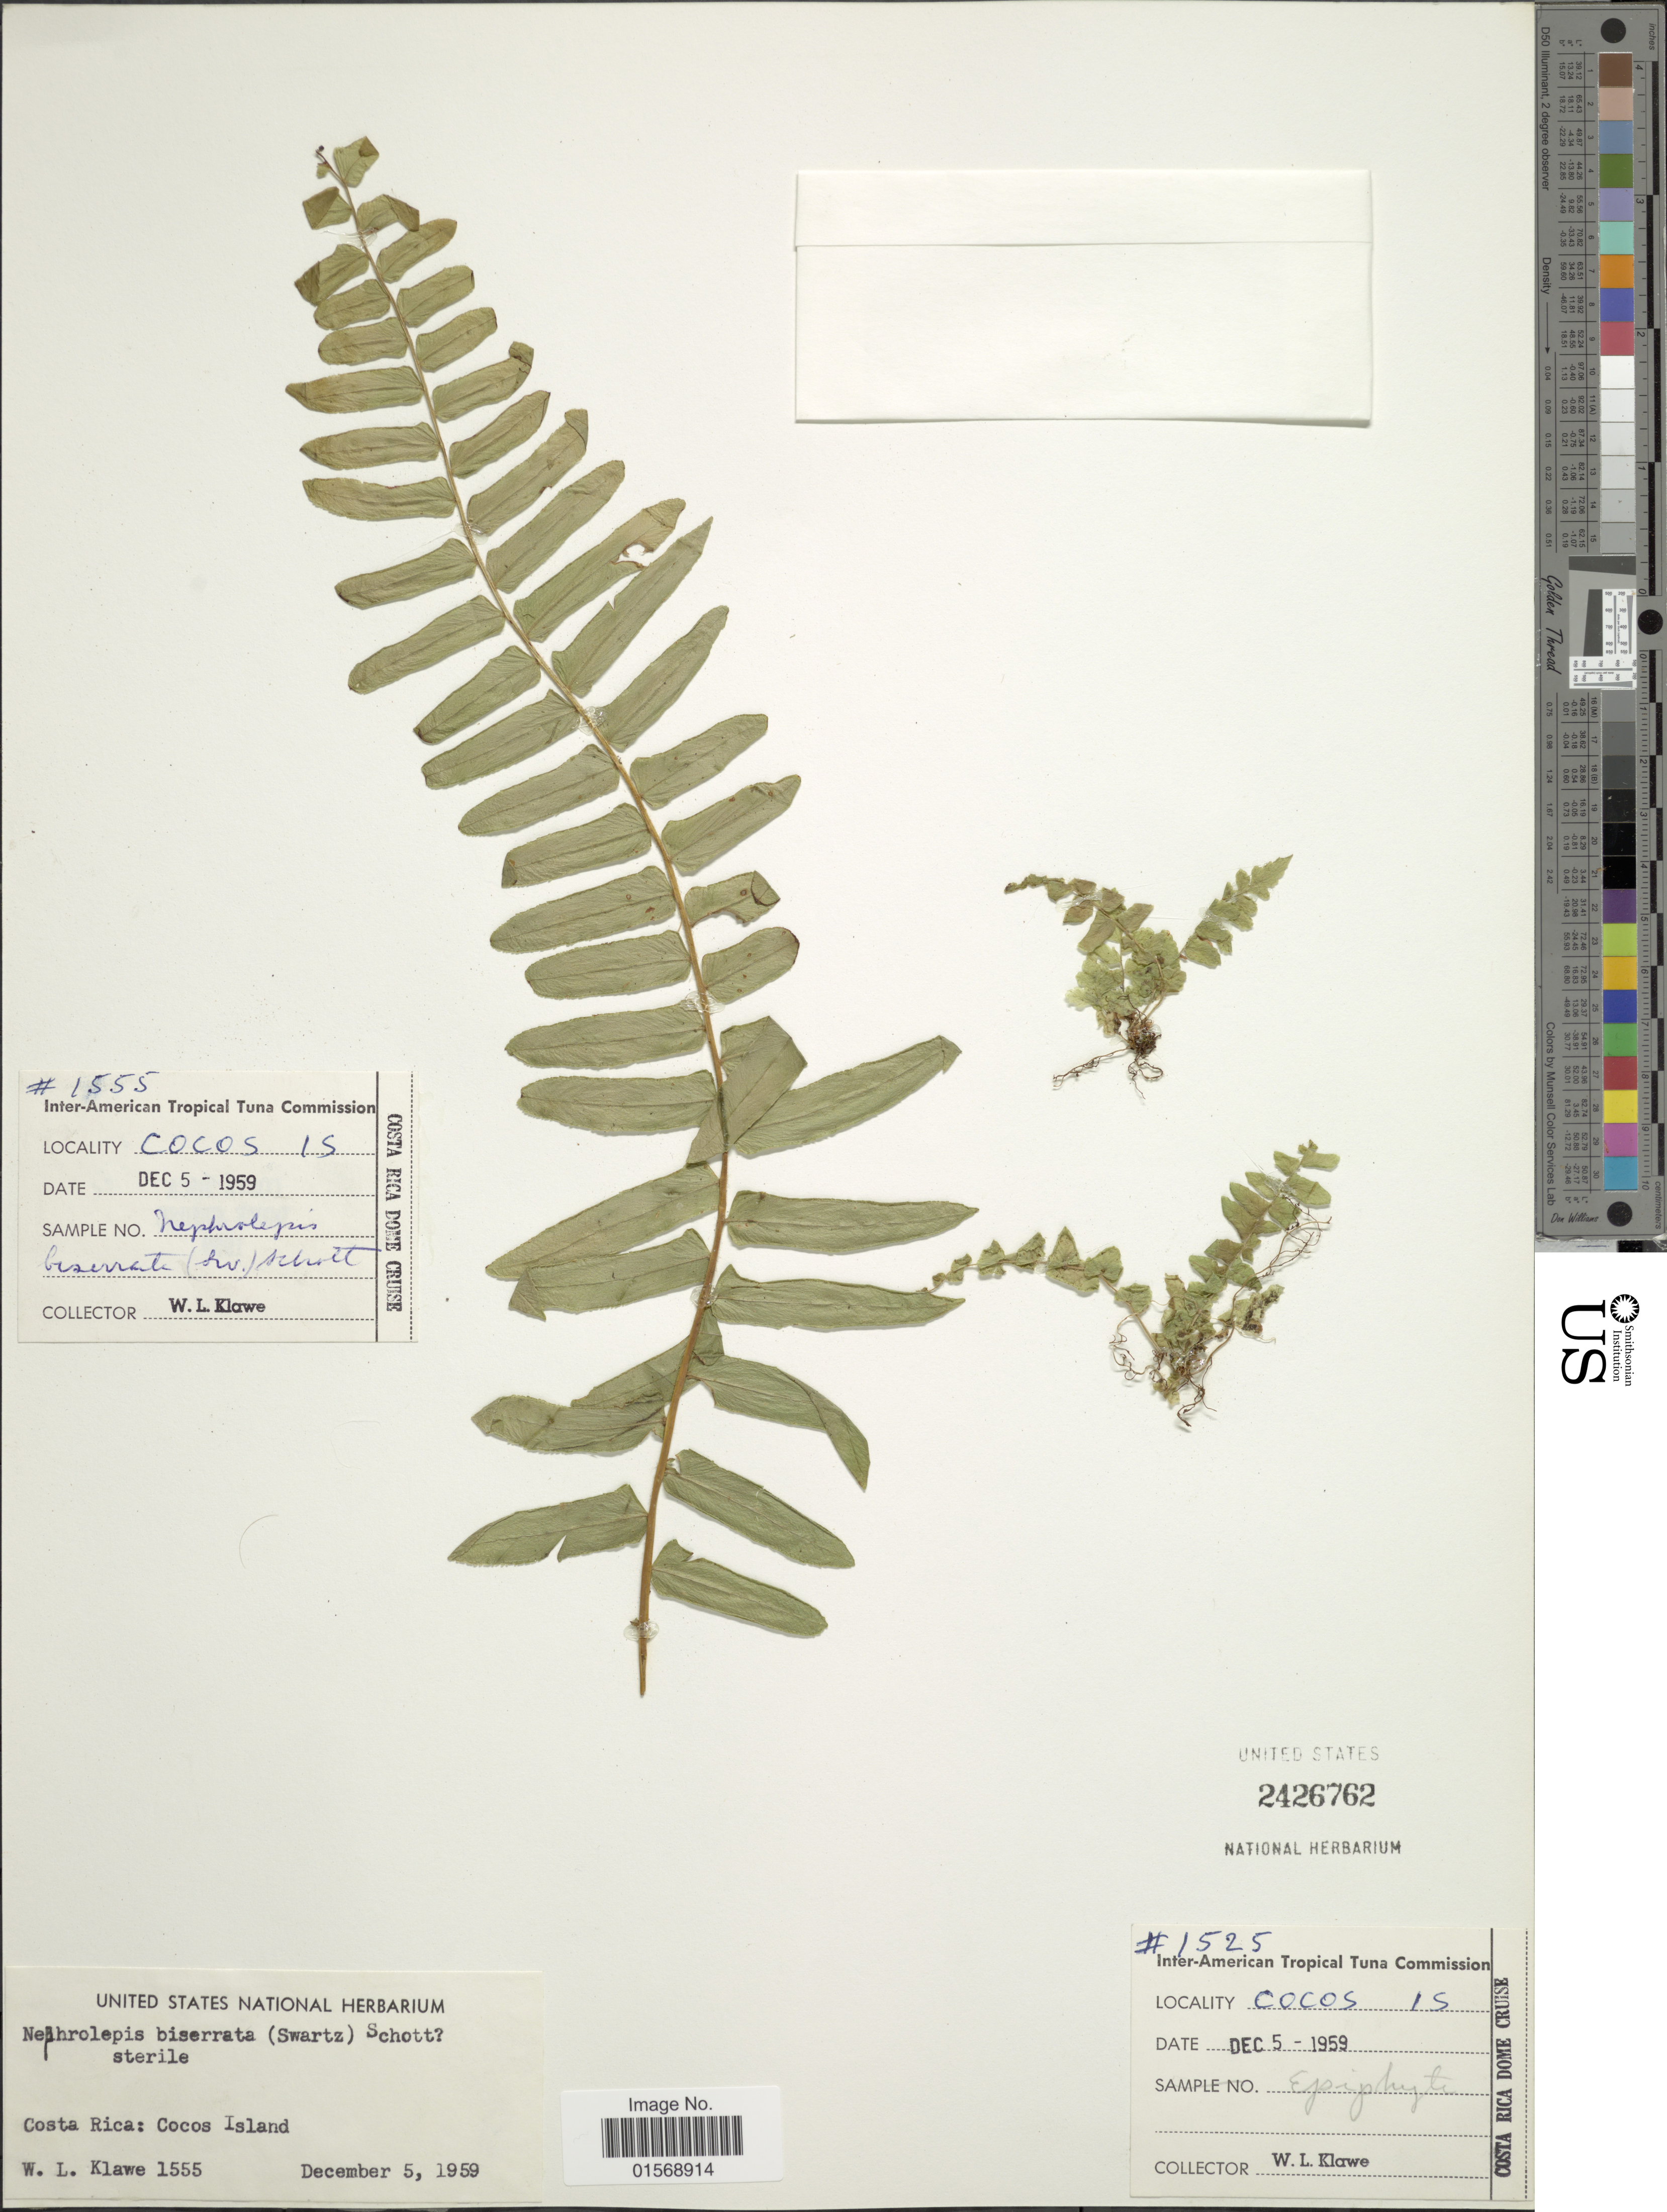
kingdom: Plantae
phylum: Tracheophyta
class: Polypodiopsida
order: Polypodiales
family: Nephrolepidaceae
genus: Nephrolepis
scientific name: Nephrolepis biserrata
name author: (Sw.) Schott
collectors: W. Klawe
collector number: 1525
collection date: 1959-12-05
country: Costa Rica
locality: Costa Rica: Cocos Island.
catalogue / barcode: US 2426762